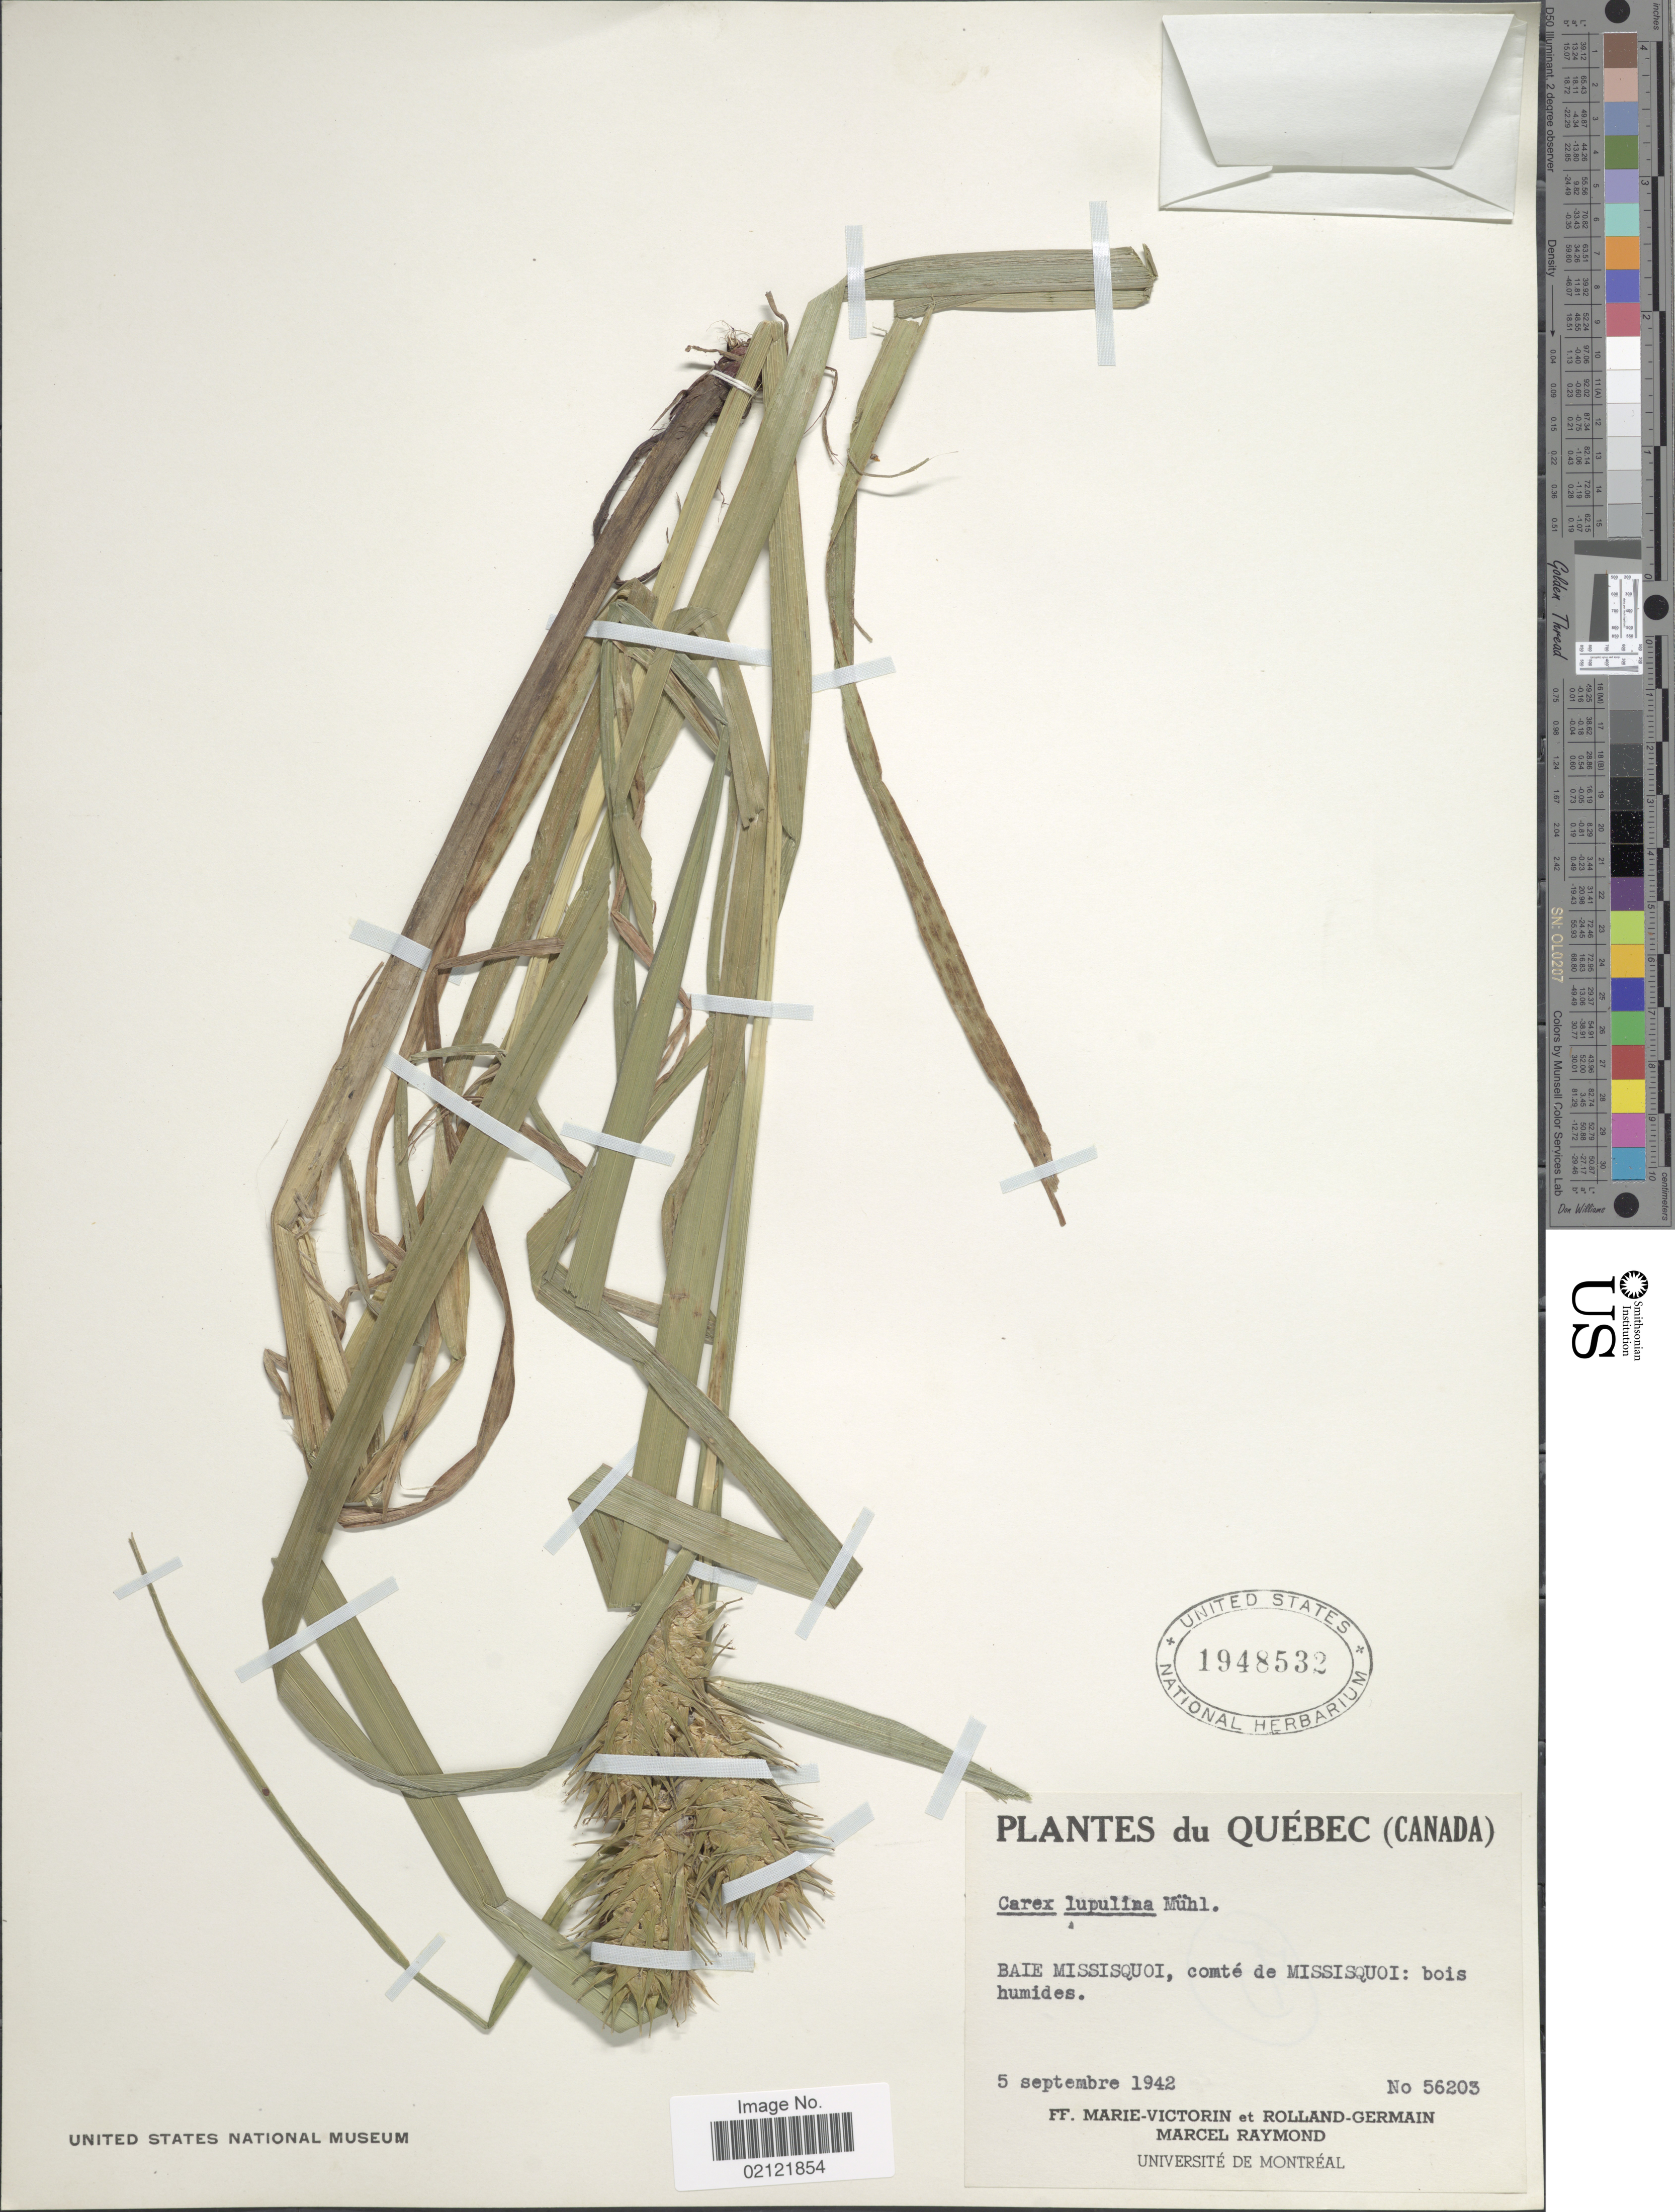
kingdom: Plantae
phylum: Tracheophyta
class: Liliopsida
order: Poales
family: Cyperaceae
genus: Carex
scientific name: Carex lupulina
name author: Muhl. ex Willd.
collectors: F. Marie-Victorin, Rolland-Germain & M. Raymond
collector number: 56203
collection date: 1942-09-05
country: Canada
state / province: Quebec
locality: Baie Missisquoi, comte de Missisquoi: bois humides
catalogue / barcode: US 1948532